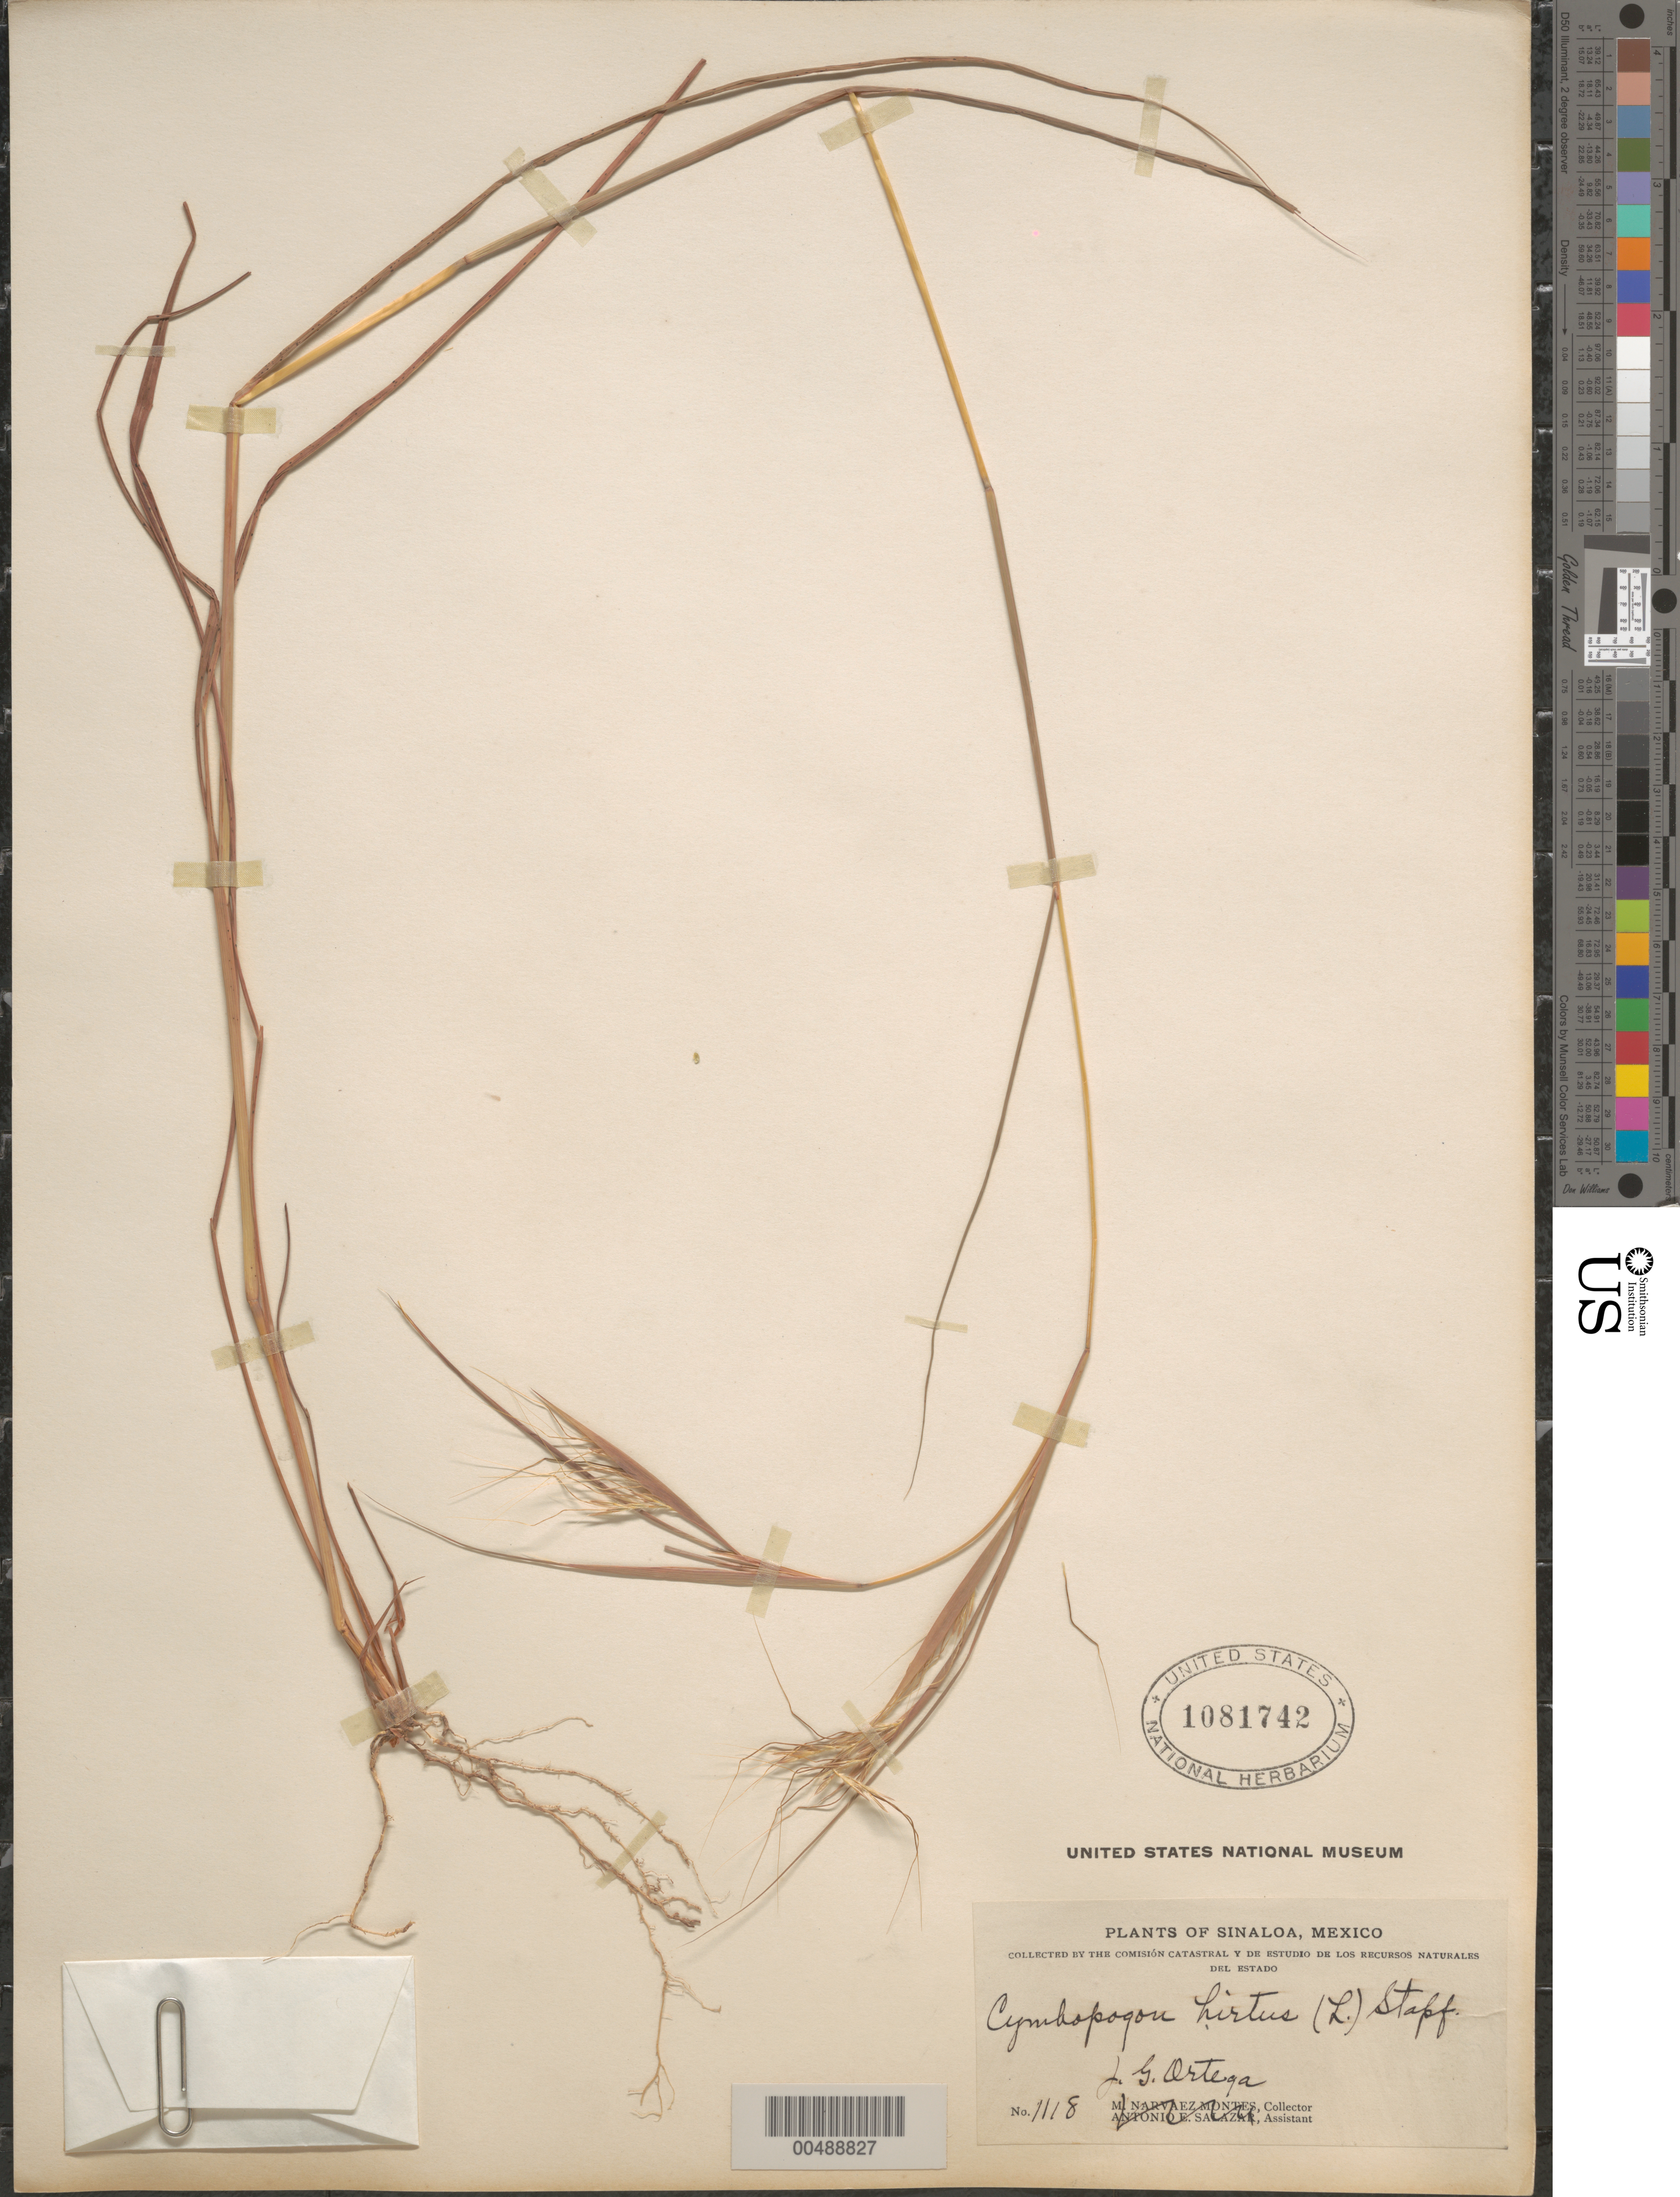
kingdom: Plantae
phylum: Tracheophyta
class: Liliopsida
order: Poales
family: Poaceae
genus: Diectomis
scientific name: Diectomis laxa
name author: Nees in Mart.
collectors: J. Ortega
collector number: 1118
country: Mexico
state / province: Sinaloa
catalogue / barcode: US 1081742